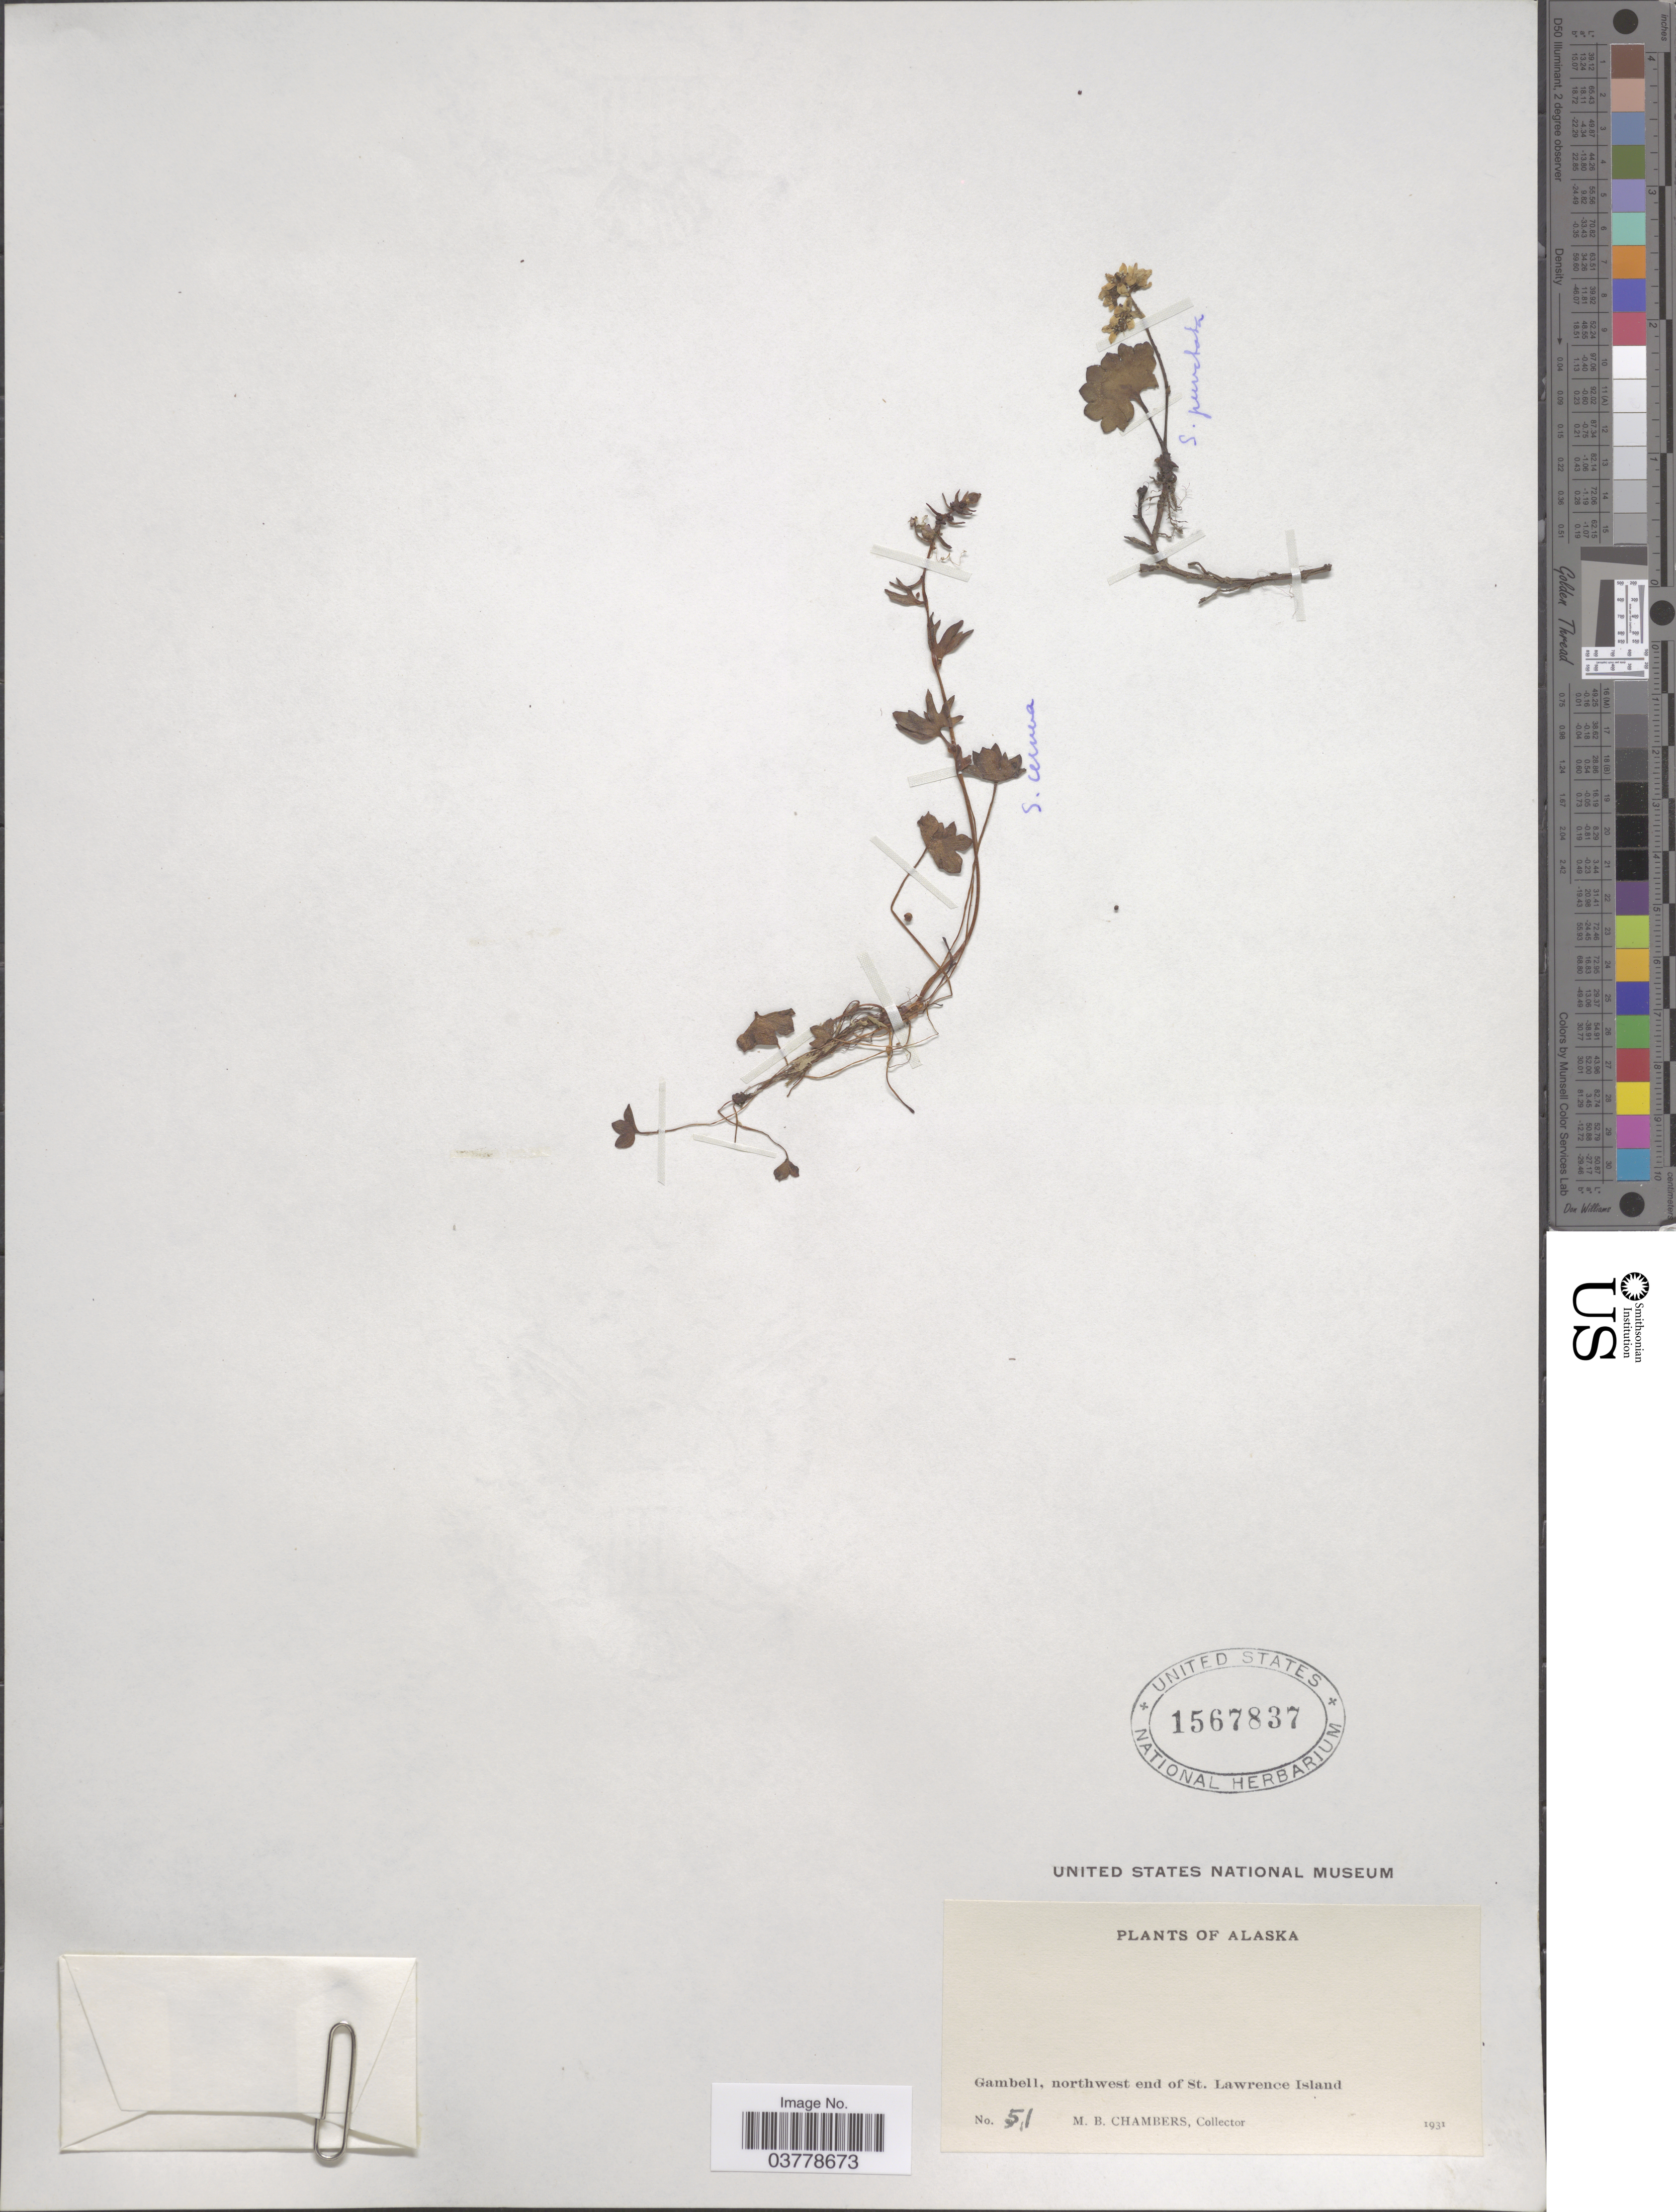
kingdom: Plantae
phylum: Tracheophyta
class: Magnoliopsida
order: Saxifragales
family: Saxifragaceae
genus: Saxifraga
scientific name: Saxifraga cernua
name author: L.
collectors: M. Chambers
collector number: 51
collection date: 1931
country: United States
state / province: Alaska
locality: Gambell, northwest end of St. Lawrence Island.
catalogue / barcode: US 1567837